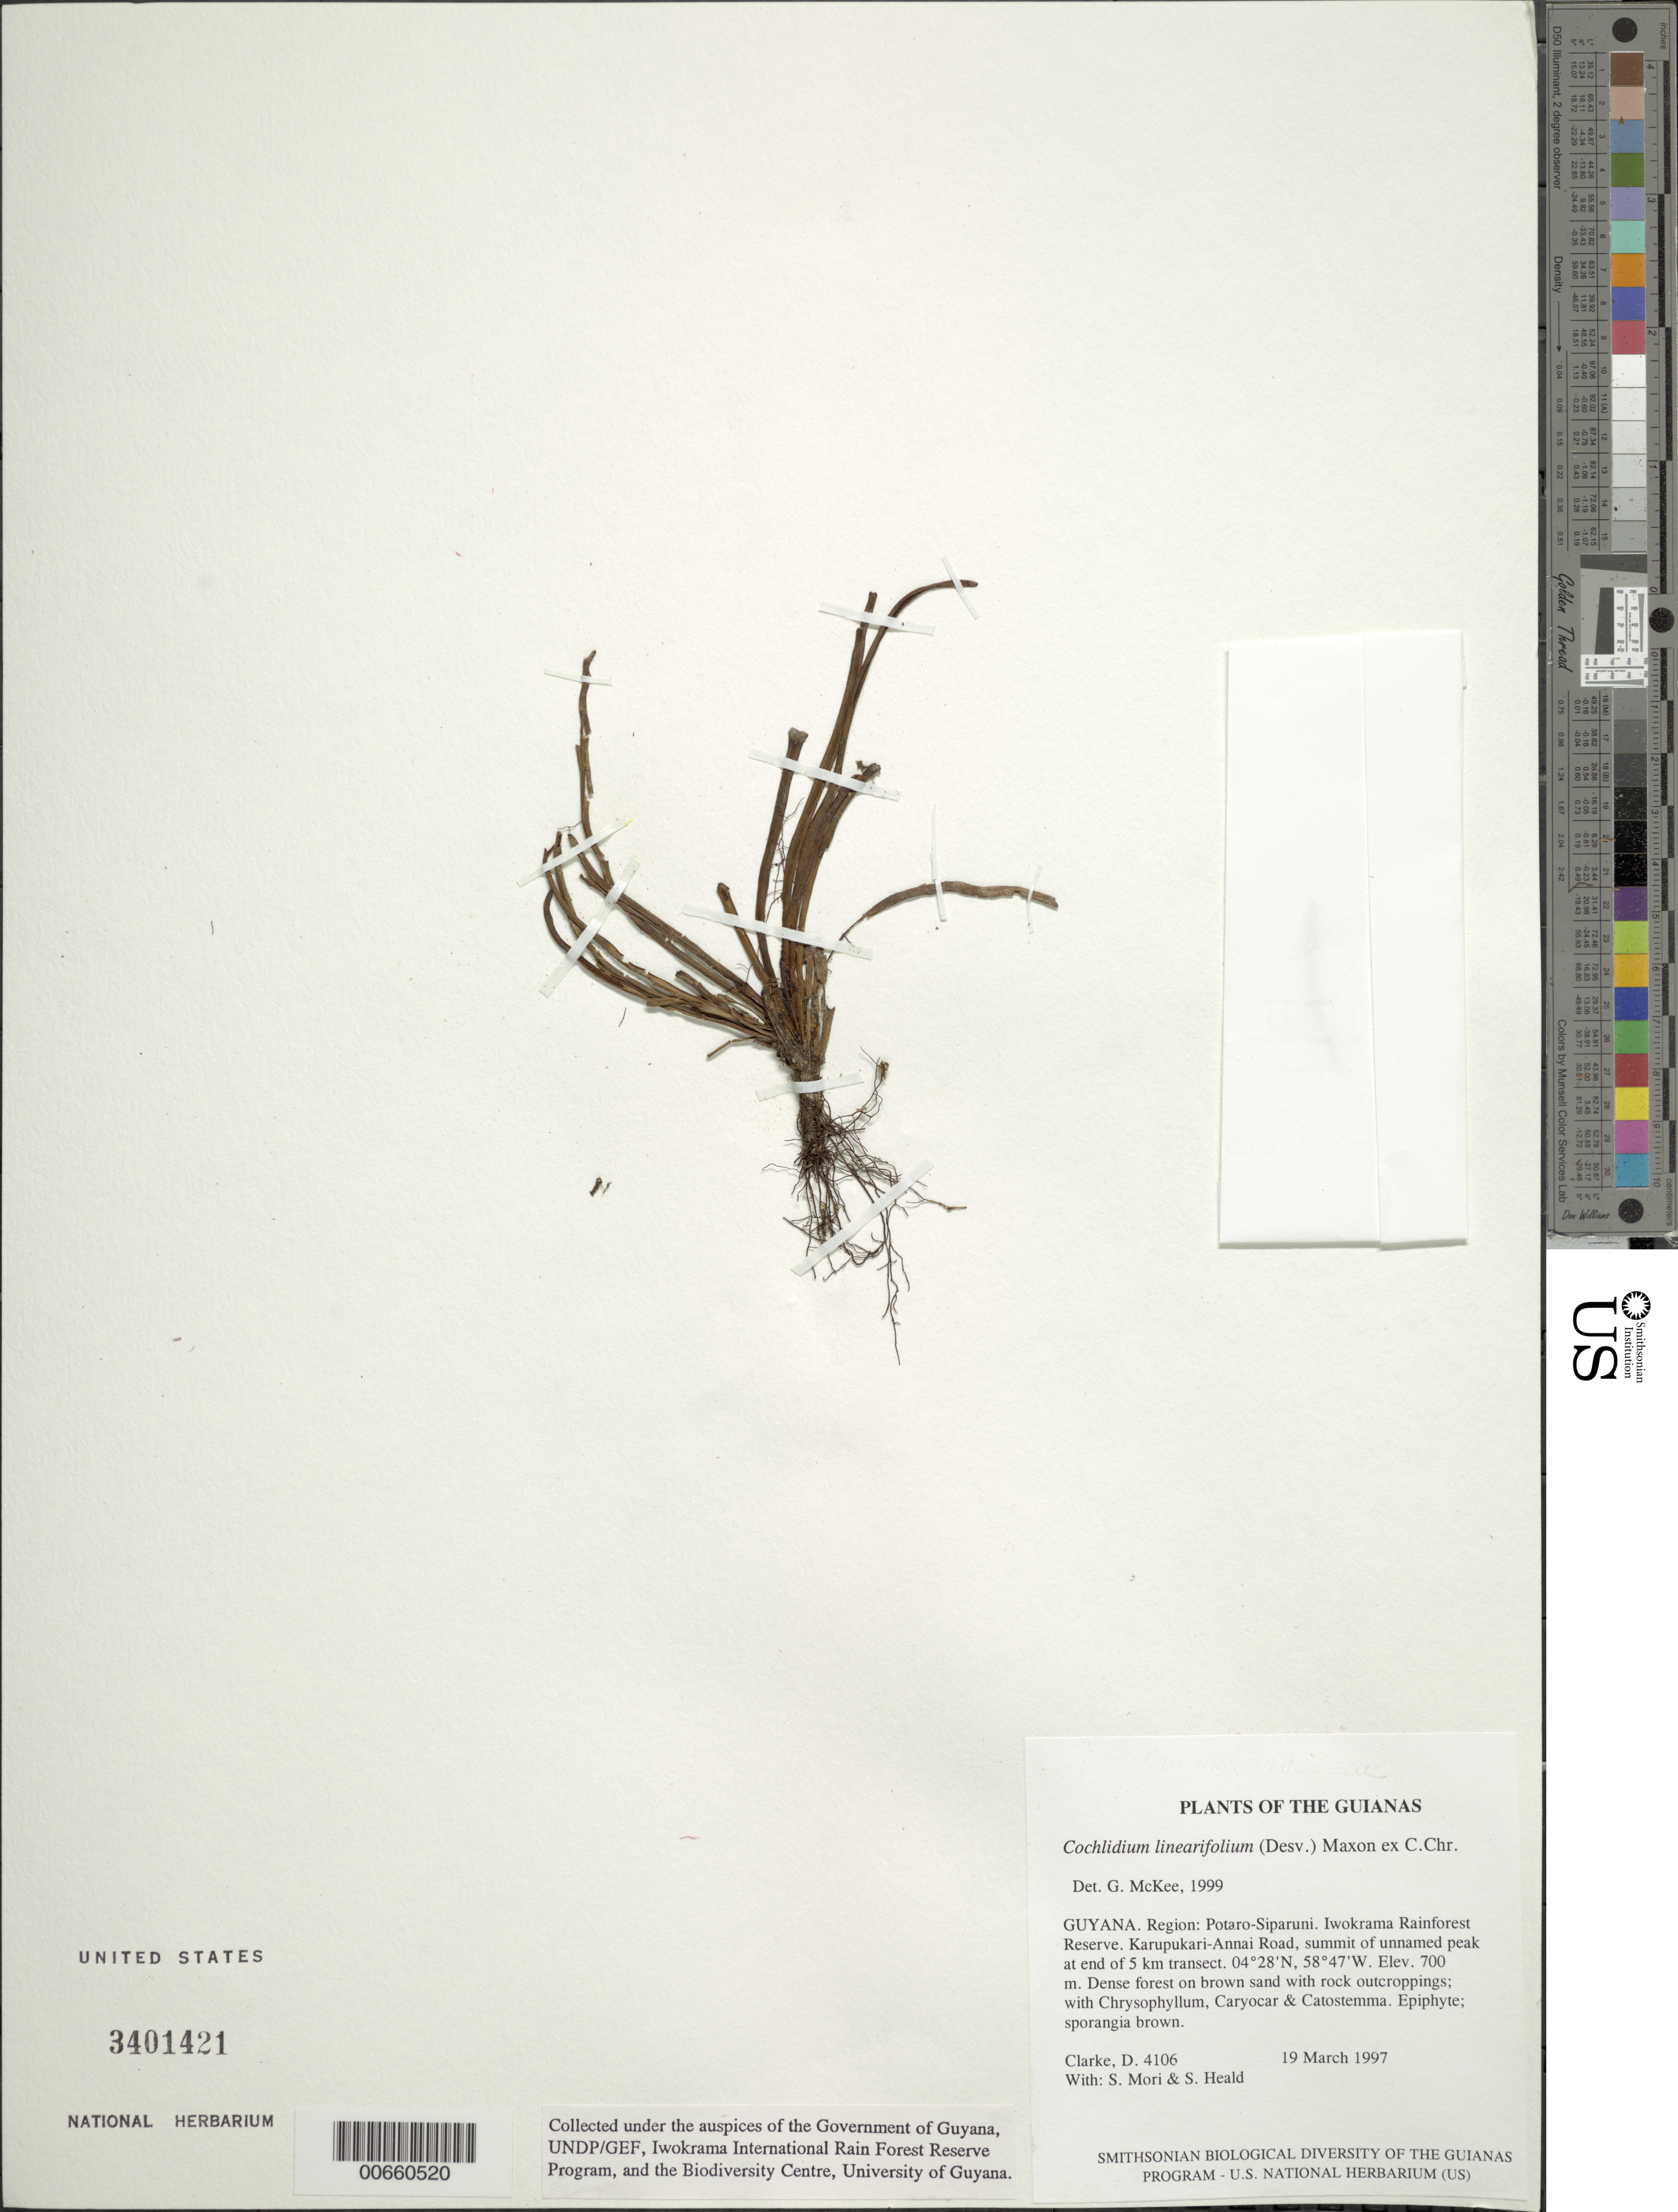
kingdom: Plantae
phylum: Tracheophyta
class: Polypodiopsida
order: Polypodiales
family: Polypodiaceae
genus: Cochlidium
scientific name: Cochlidium linearifolium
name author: (Desv.) Maxon ex C. Chr.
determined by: McKee, G. S., (US), NMNH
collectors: H. D. Clarke, S. Mori & S. Heald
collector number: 4106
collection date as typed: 19 March 1997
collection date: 1997-03-19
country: Guyana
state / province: Potaro-Siparuni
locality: Iwokrama Rainforest Reserve. Karupukari-Annai Road, summit of unnamed peak at end of 5 km transect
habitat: Dense forest on brown sand with rock outcroppings; with Chrysophyllum, Caryocar & Catostemma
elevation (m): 700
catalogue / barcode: US 3401421